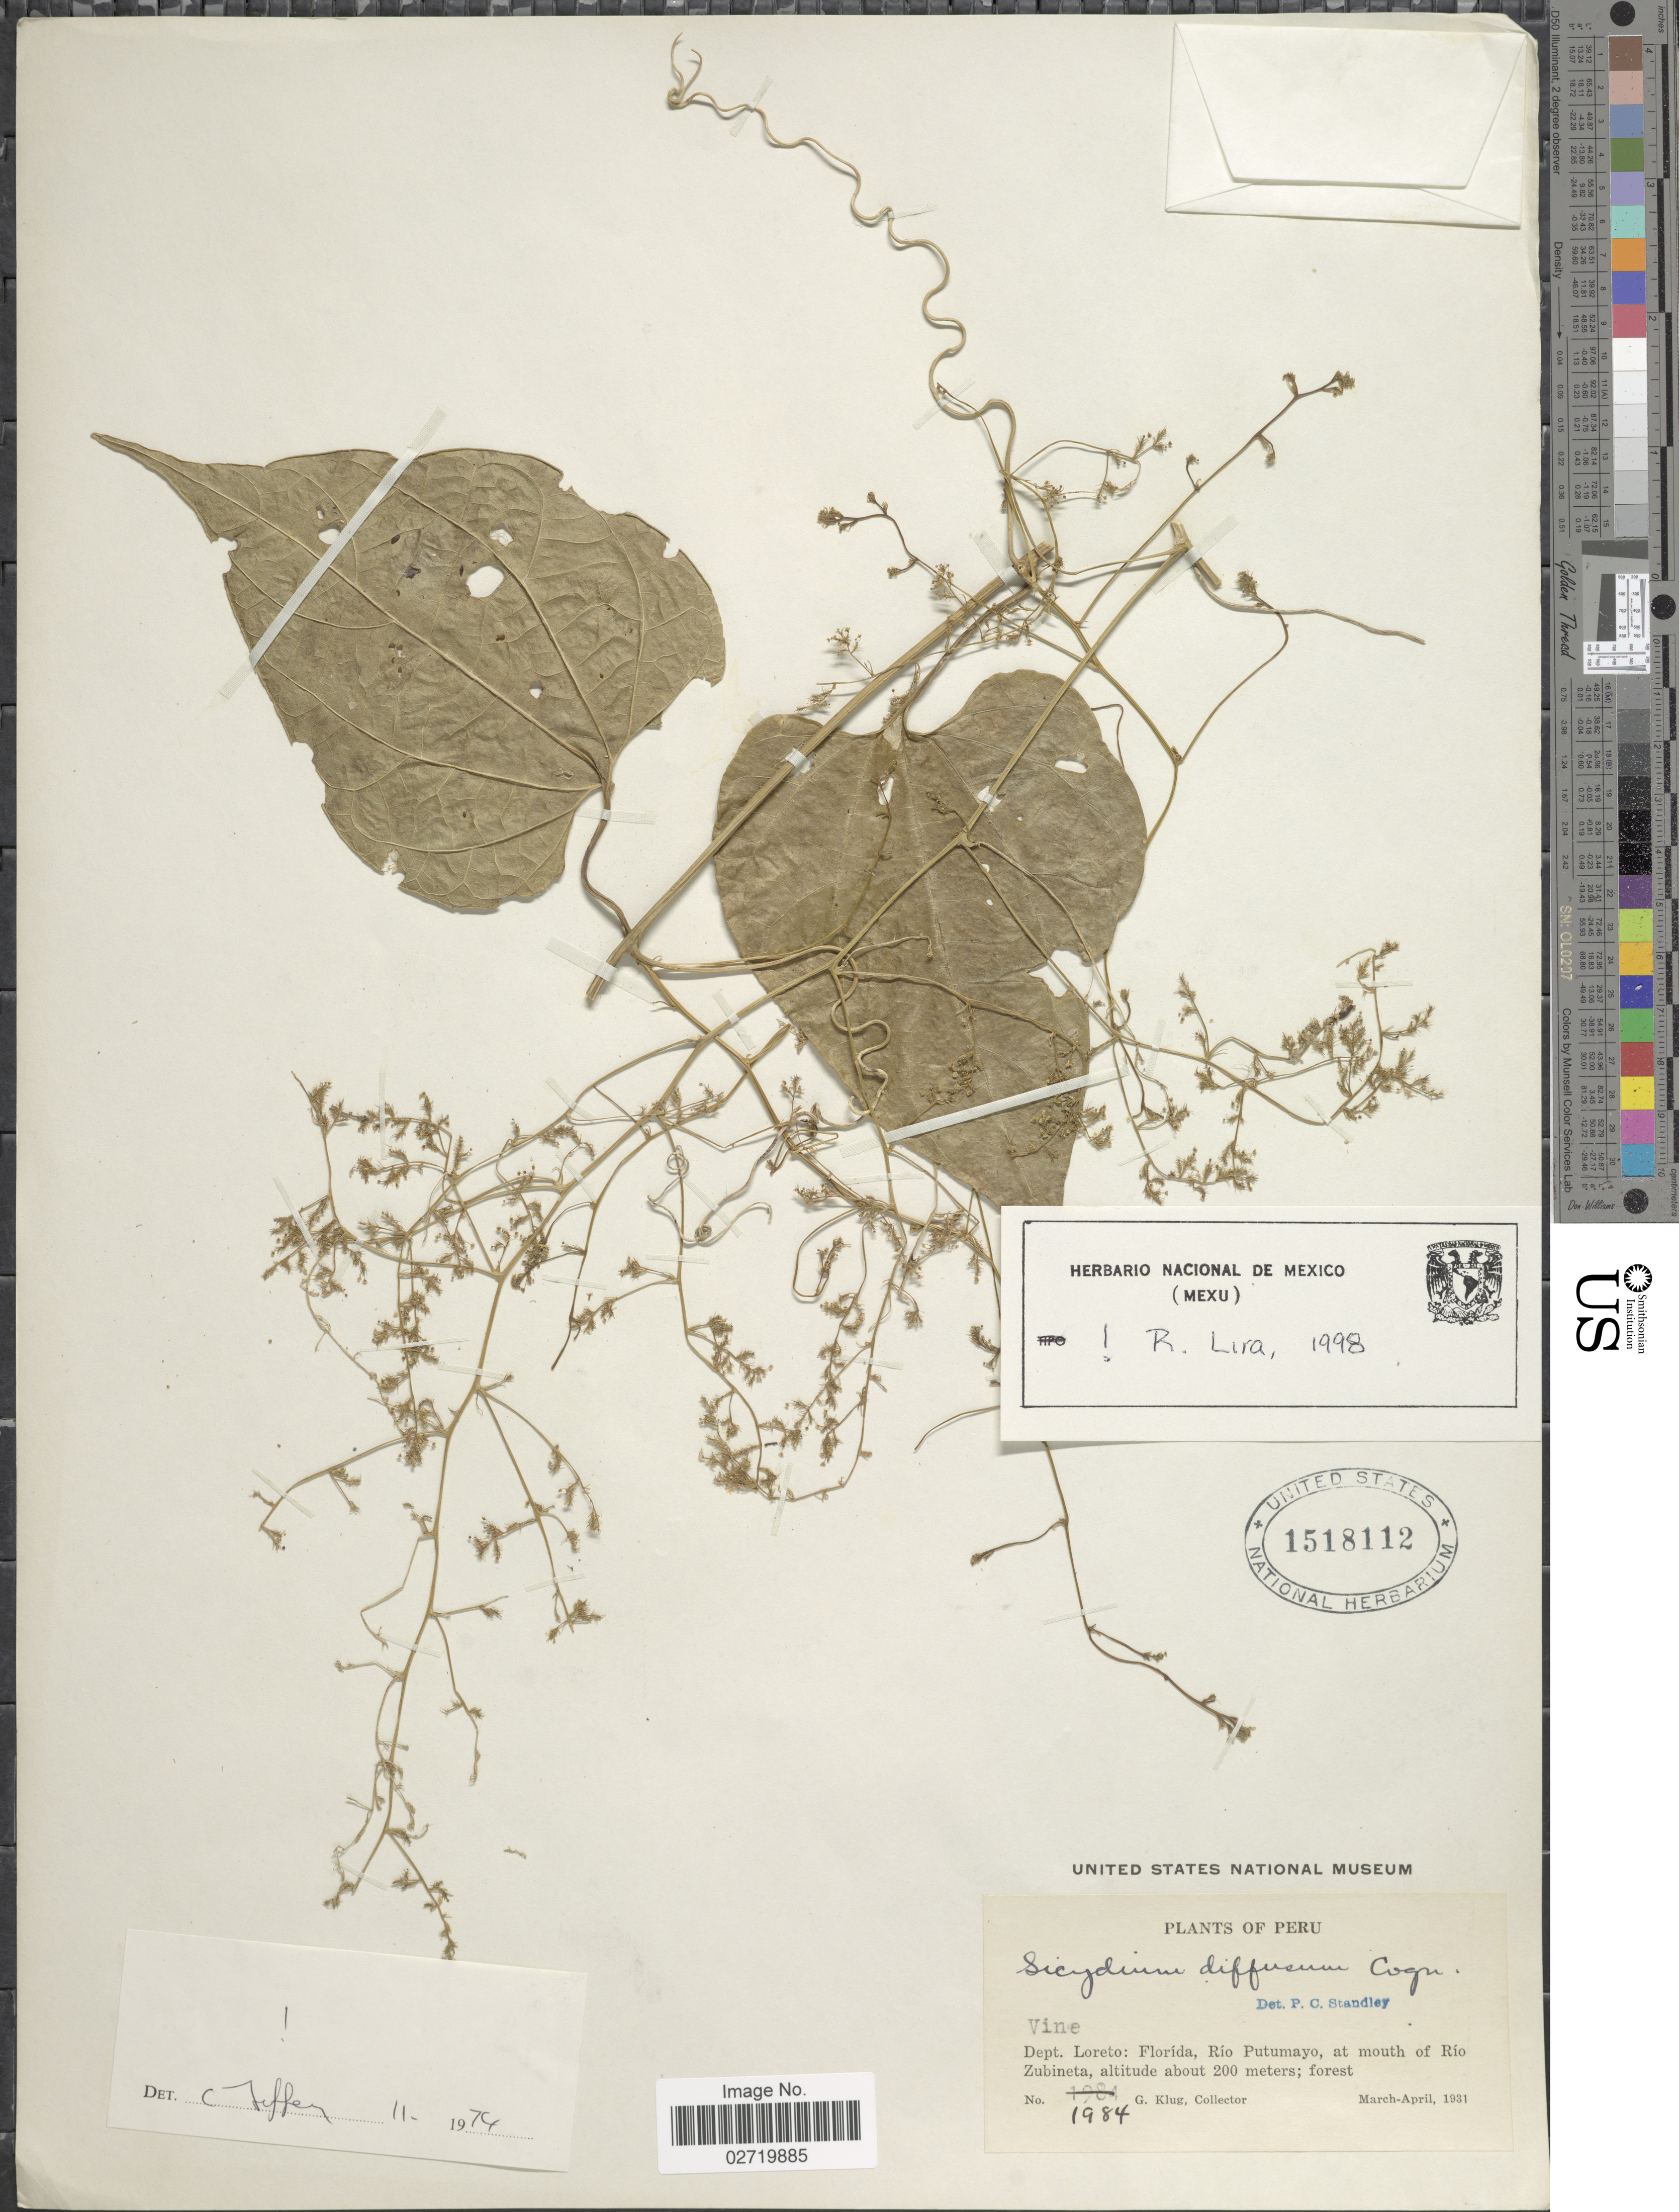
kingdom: Plantae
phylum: Tracheophyta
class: Magnoliopsida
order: Cucurbitales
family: Cucurbitaceae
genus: Sicydium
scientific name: Sicydium diffusum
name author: Cogn.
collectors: G. Klug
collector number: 1984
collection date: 1931-03/1931-04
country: Peru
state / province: Loreto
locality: Dept. Loreto: Florída, Río Putumayo, at mouth of Río Zubineta.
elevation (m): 200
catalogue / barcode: US 1518112